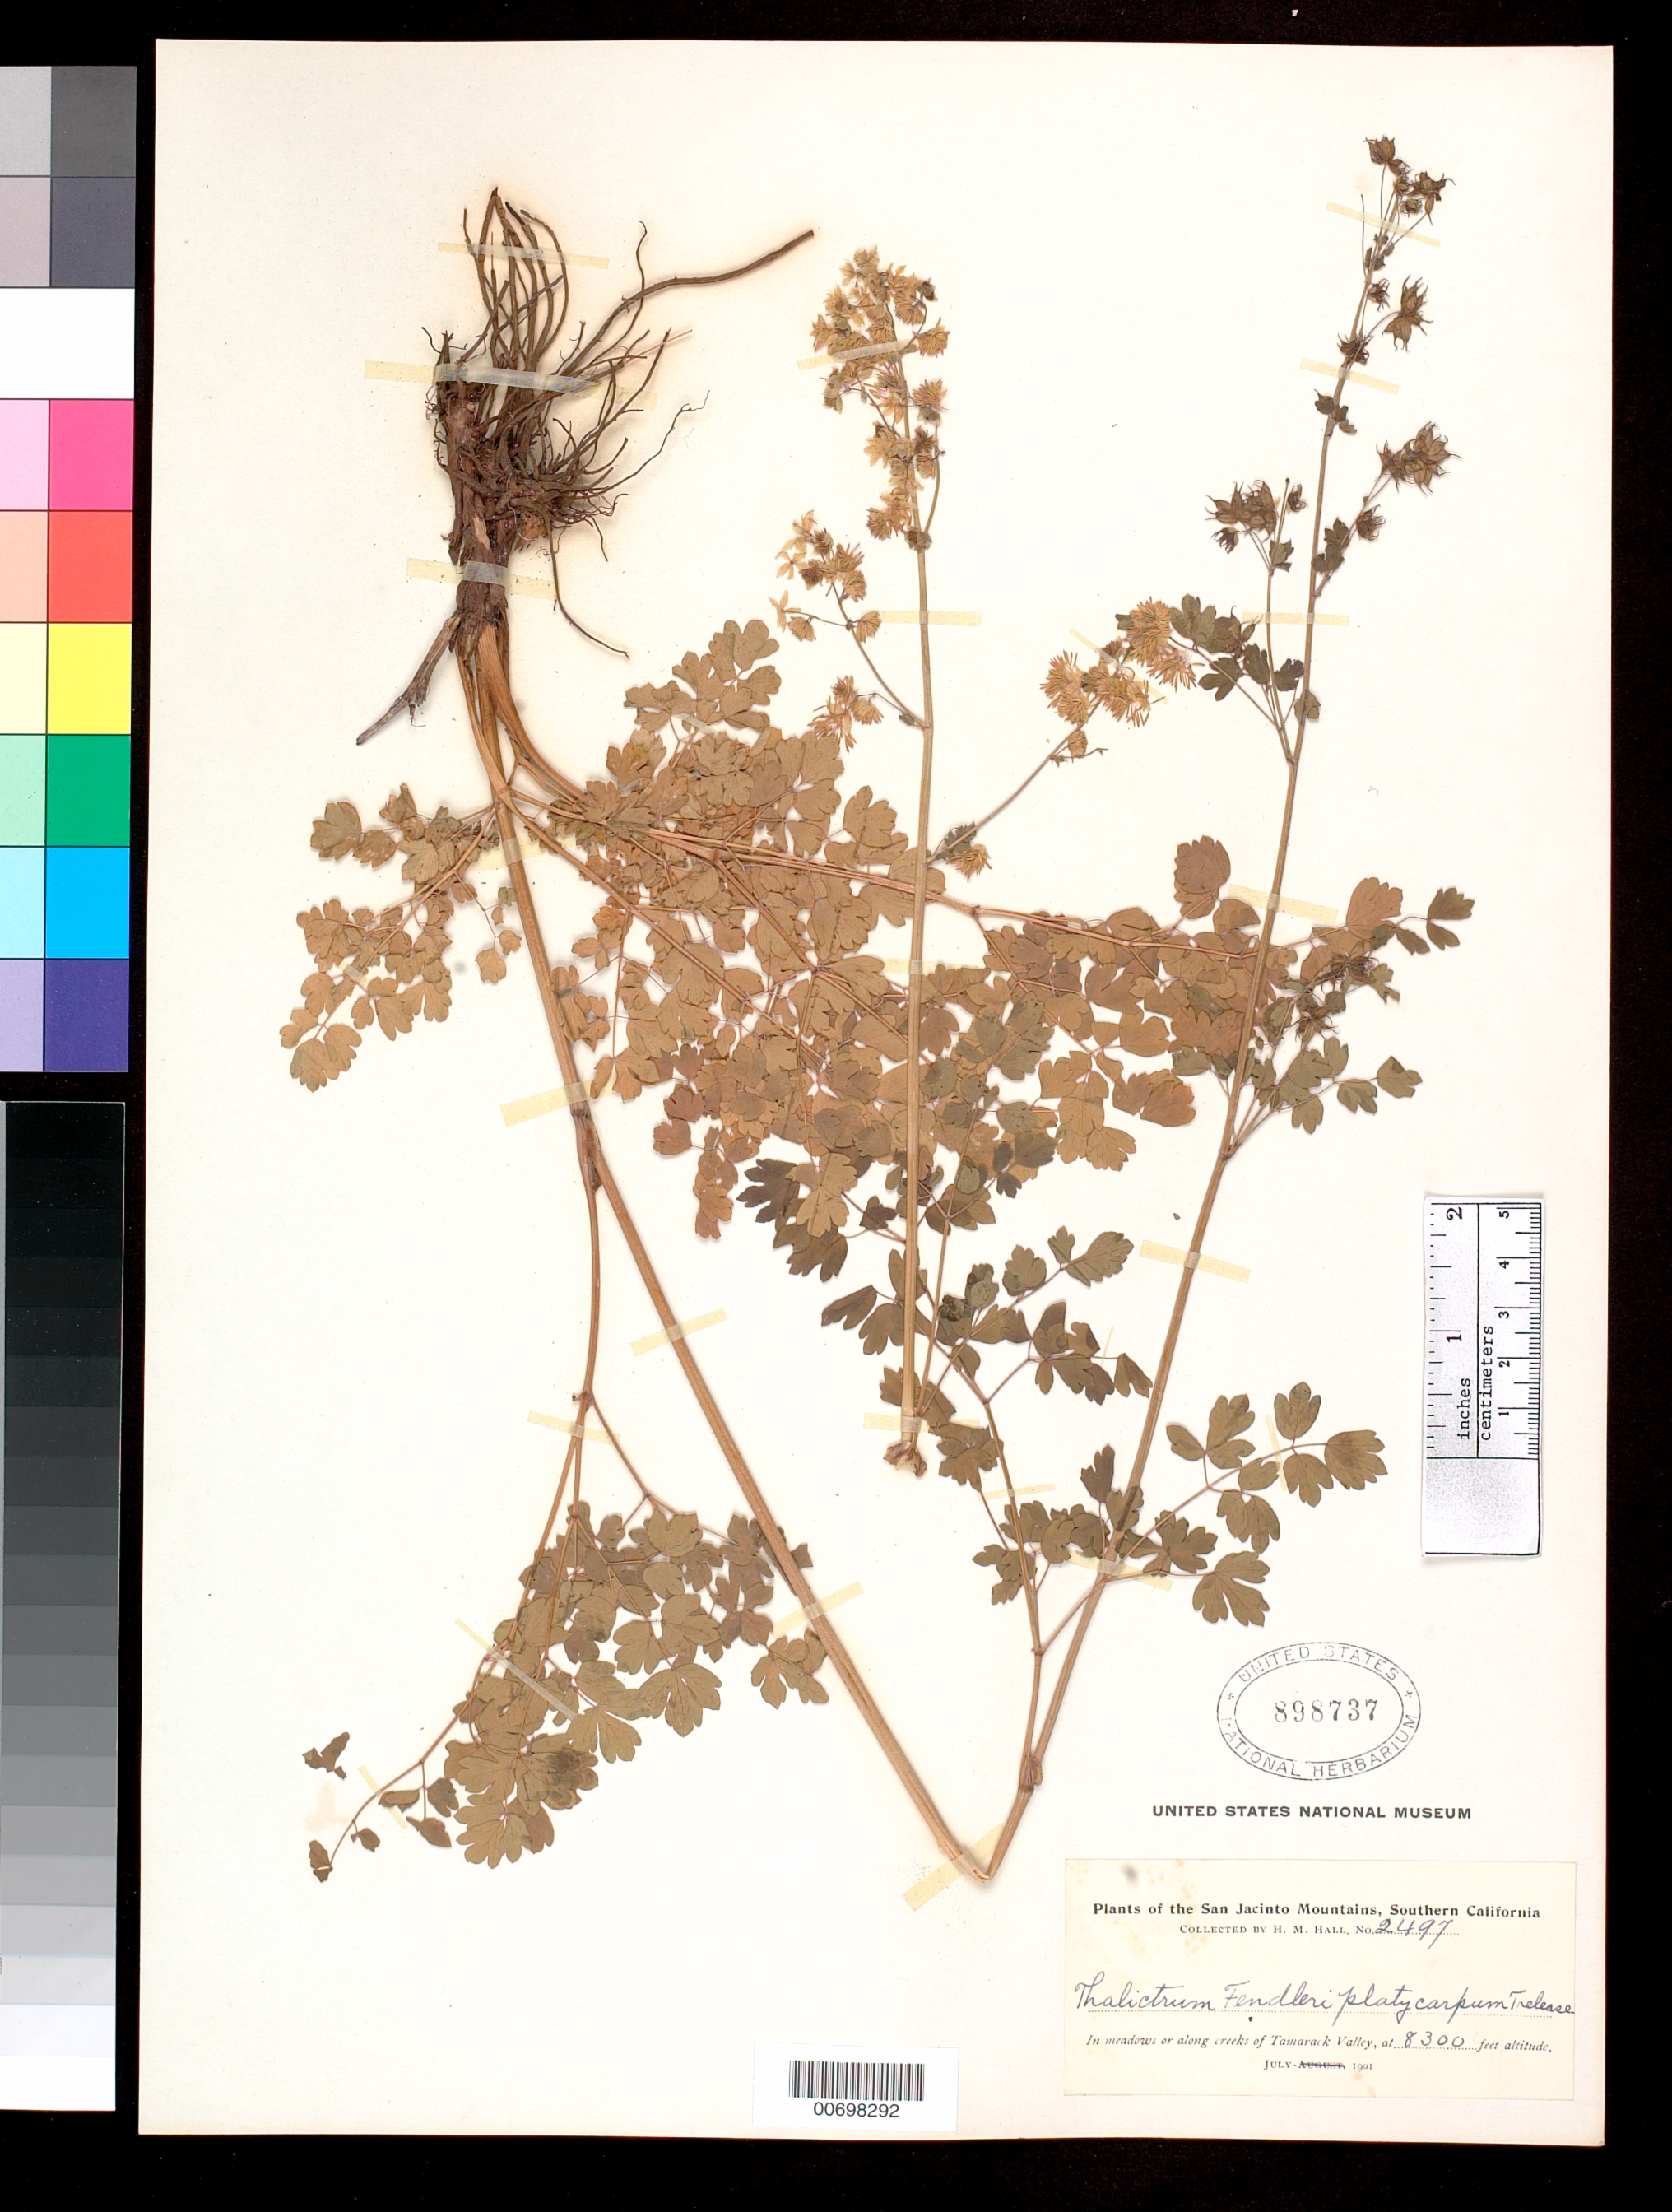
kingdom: Plantae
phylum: Tracheophyta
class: Magnoliopsida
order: Ranunculales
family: Ranunculaceae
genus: Thalictrum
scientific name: Thalictrum fendleri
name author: Engelm. ex A. Gray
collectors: H. M. Hall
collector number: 2497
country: United States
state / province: California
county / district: Riverside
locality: San Jacinto Mts., in meadows or along creeks of Tamarack Valley.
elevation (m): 2530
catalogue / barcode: US 898737